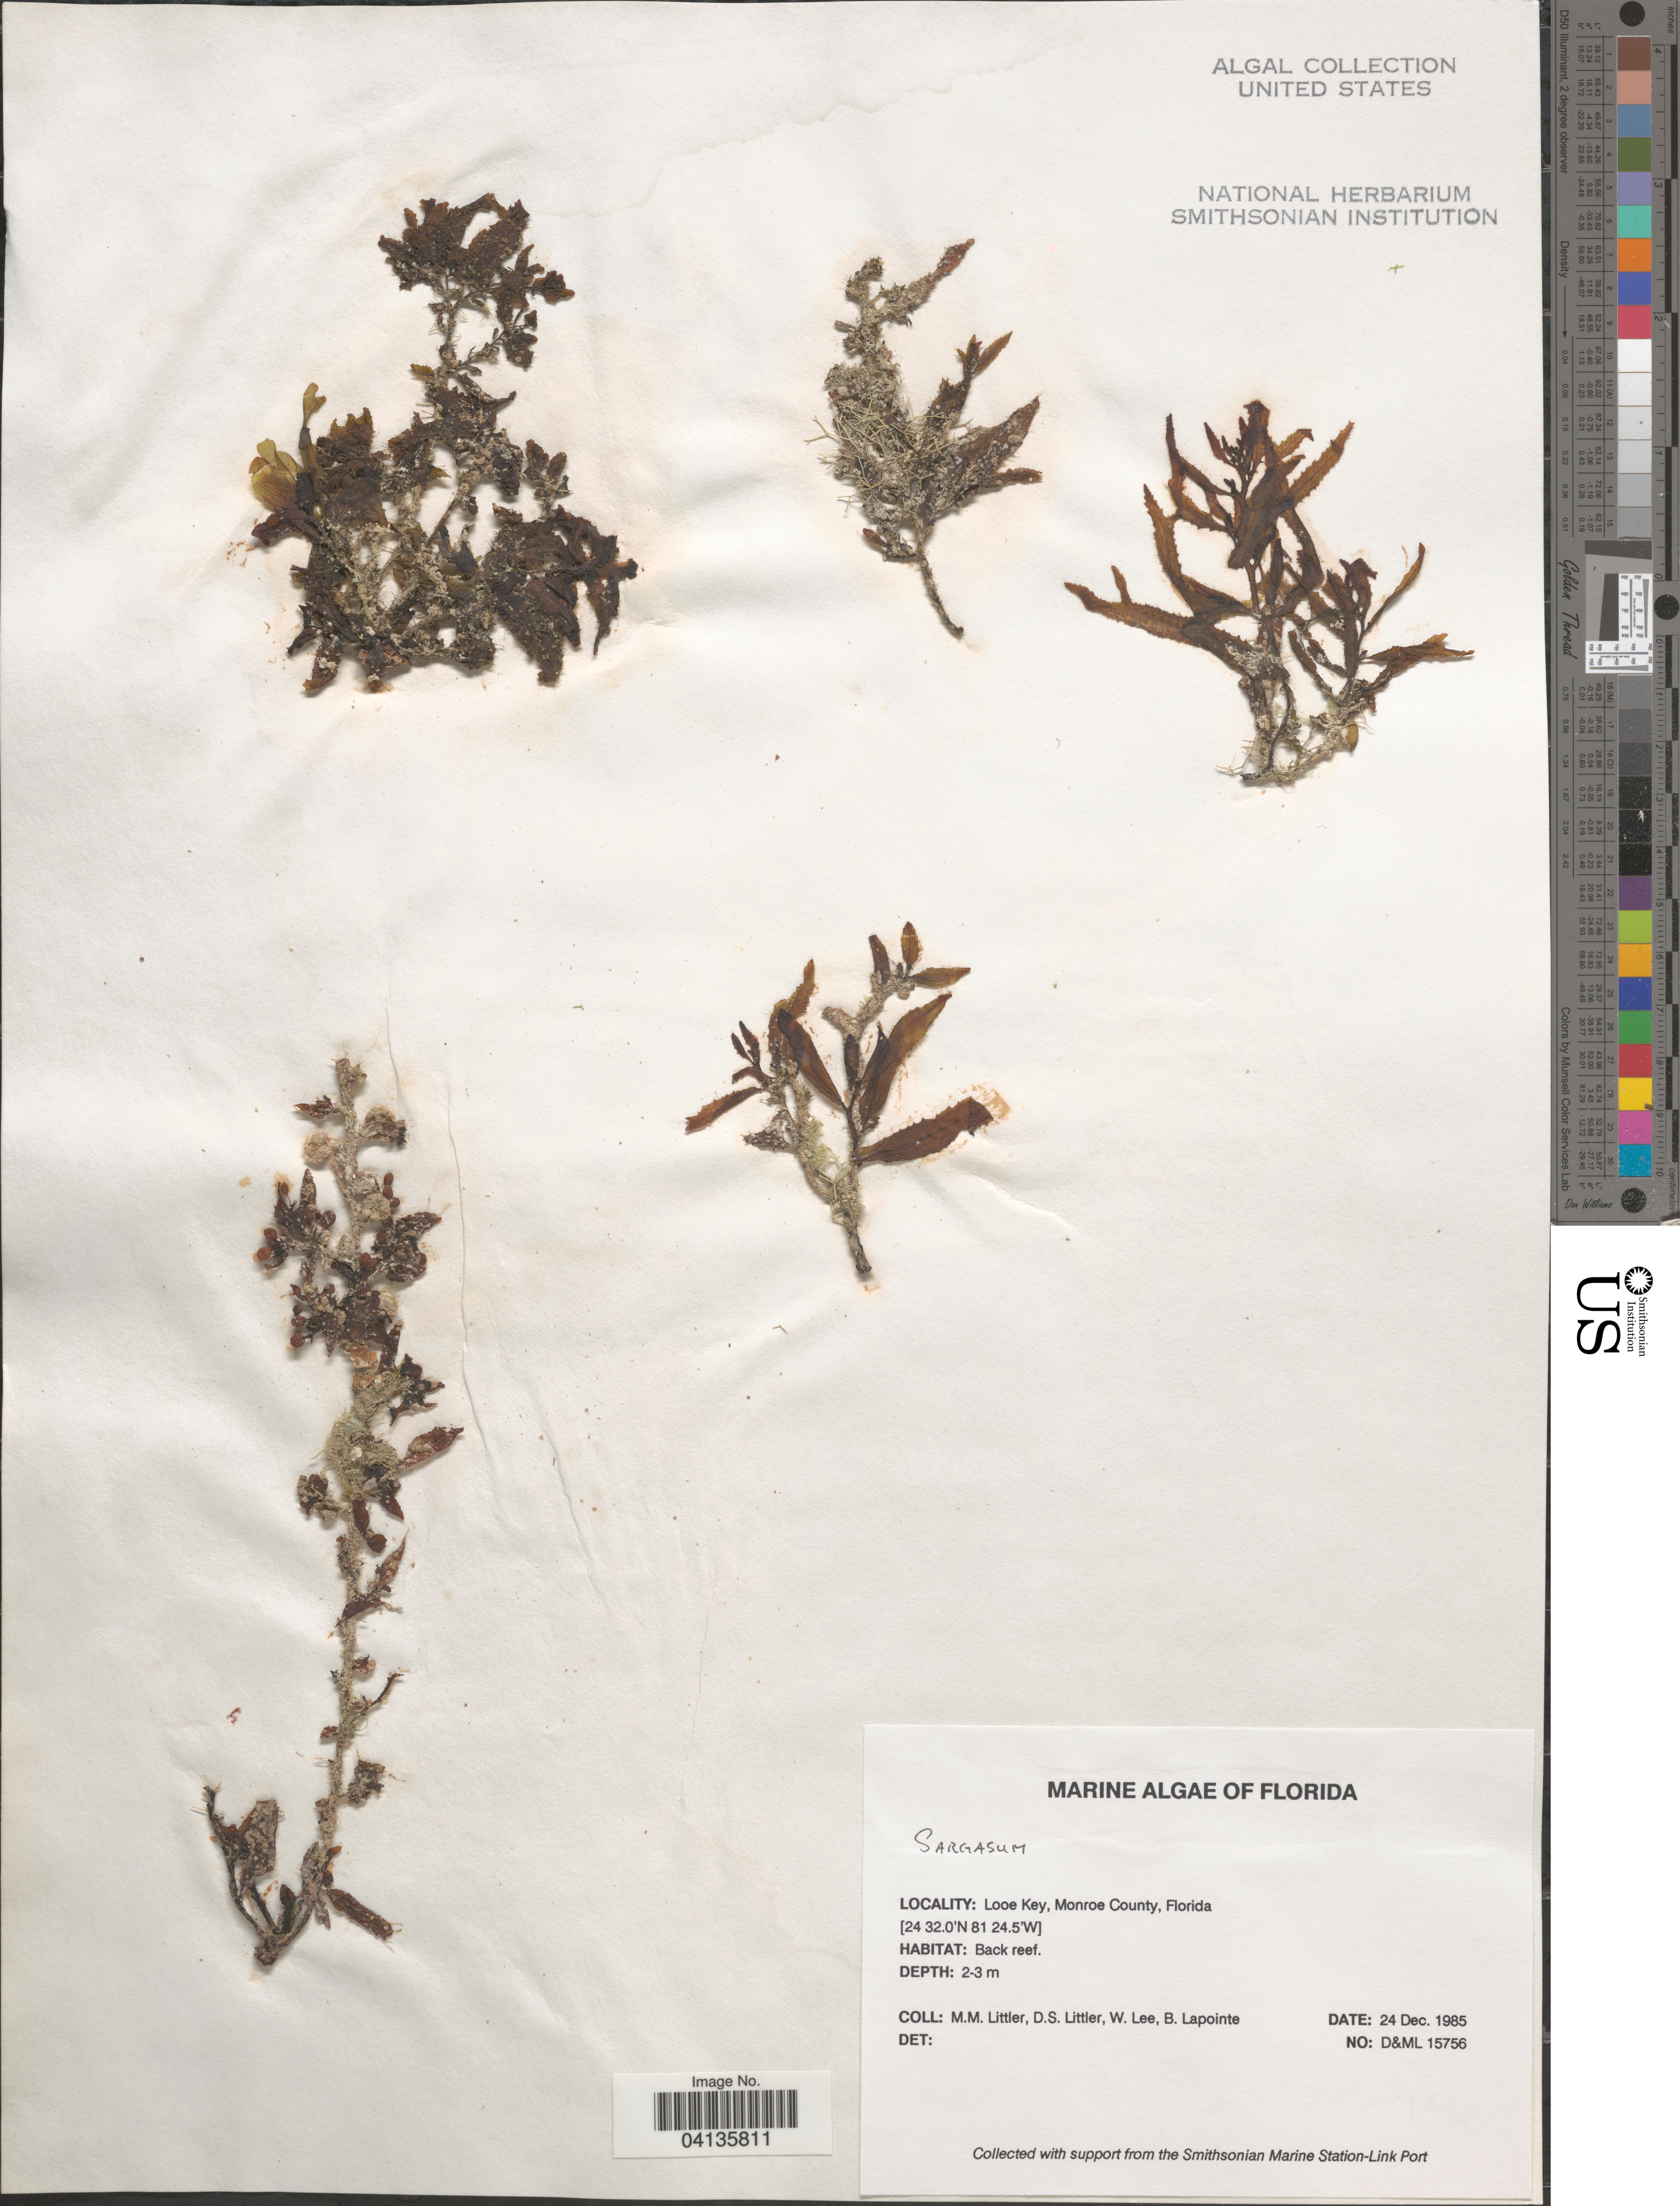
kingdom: Chromista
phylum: Ochrophyta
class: Phaeophyceae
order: Fucales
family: Sargassaceae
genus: Sargassum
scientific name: Sargassum sp.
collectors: D. S. Littler, W. Lee & B. Lapointe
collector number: D&ML 15756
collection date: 1985-12-24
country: United States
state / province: Florida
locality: Looe Key, Monroe County.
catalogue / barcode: US 238643